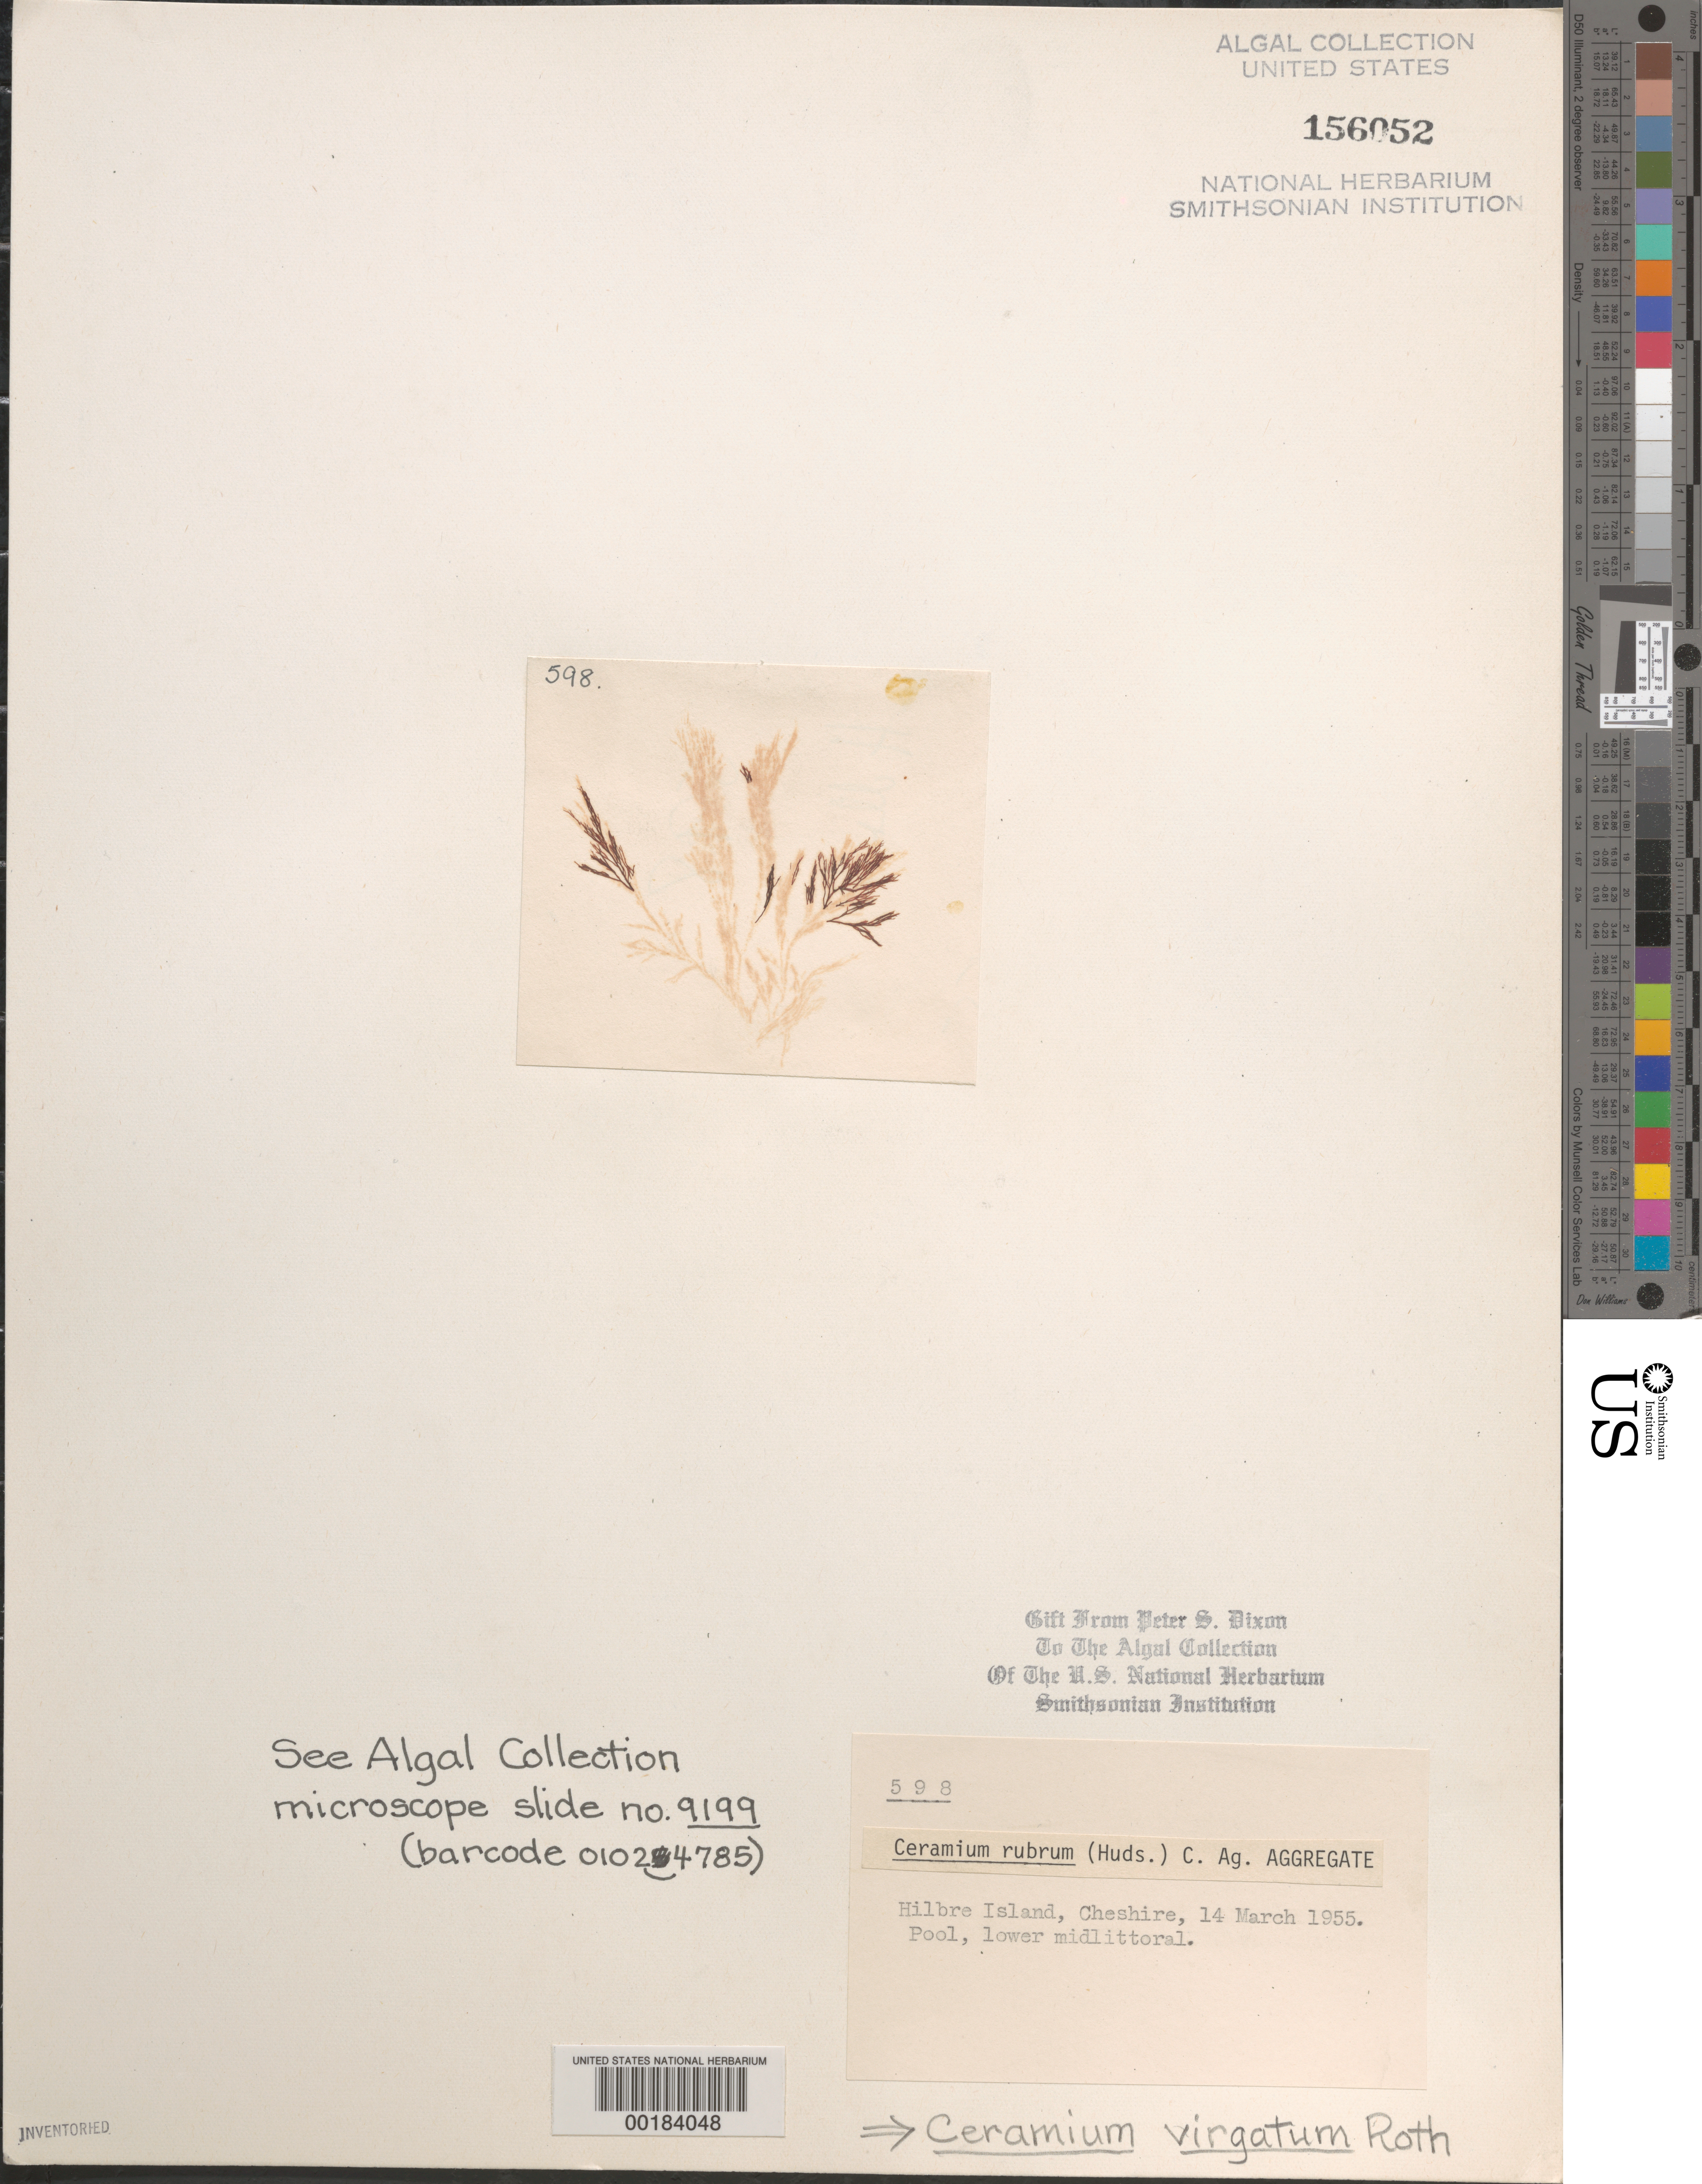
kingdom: Plantae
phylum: Rhodophyta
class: Florideophyceae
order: Ceramiales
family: Ceramiaceae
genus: Ceramium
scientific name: Ceramium virgatum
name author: Roth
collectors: P. S. Dixon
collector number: PSD 598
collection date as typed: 14 Mar 1955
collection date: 1955-03-14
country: United Kingdom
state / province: England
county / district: Cheshire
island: Hilbre Island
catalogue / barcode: US 156052